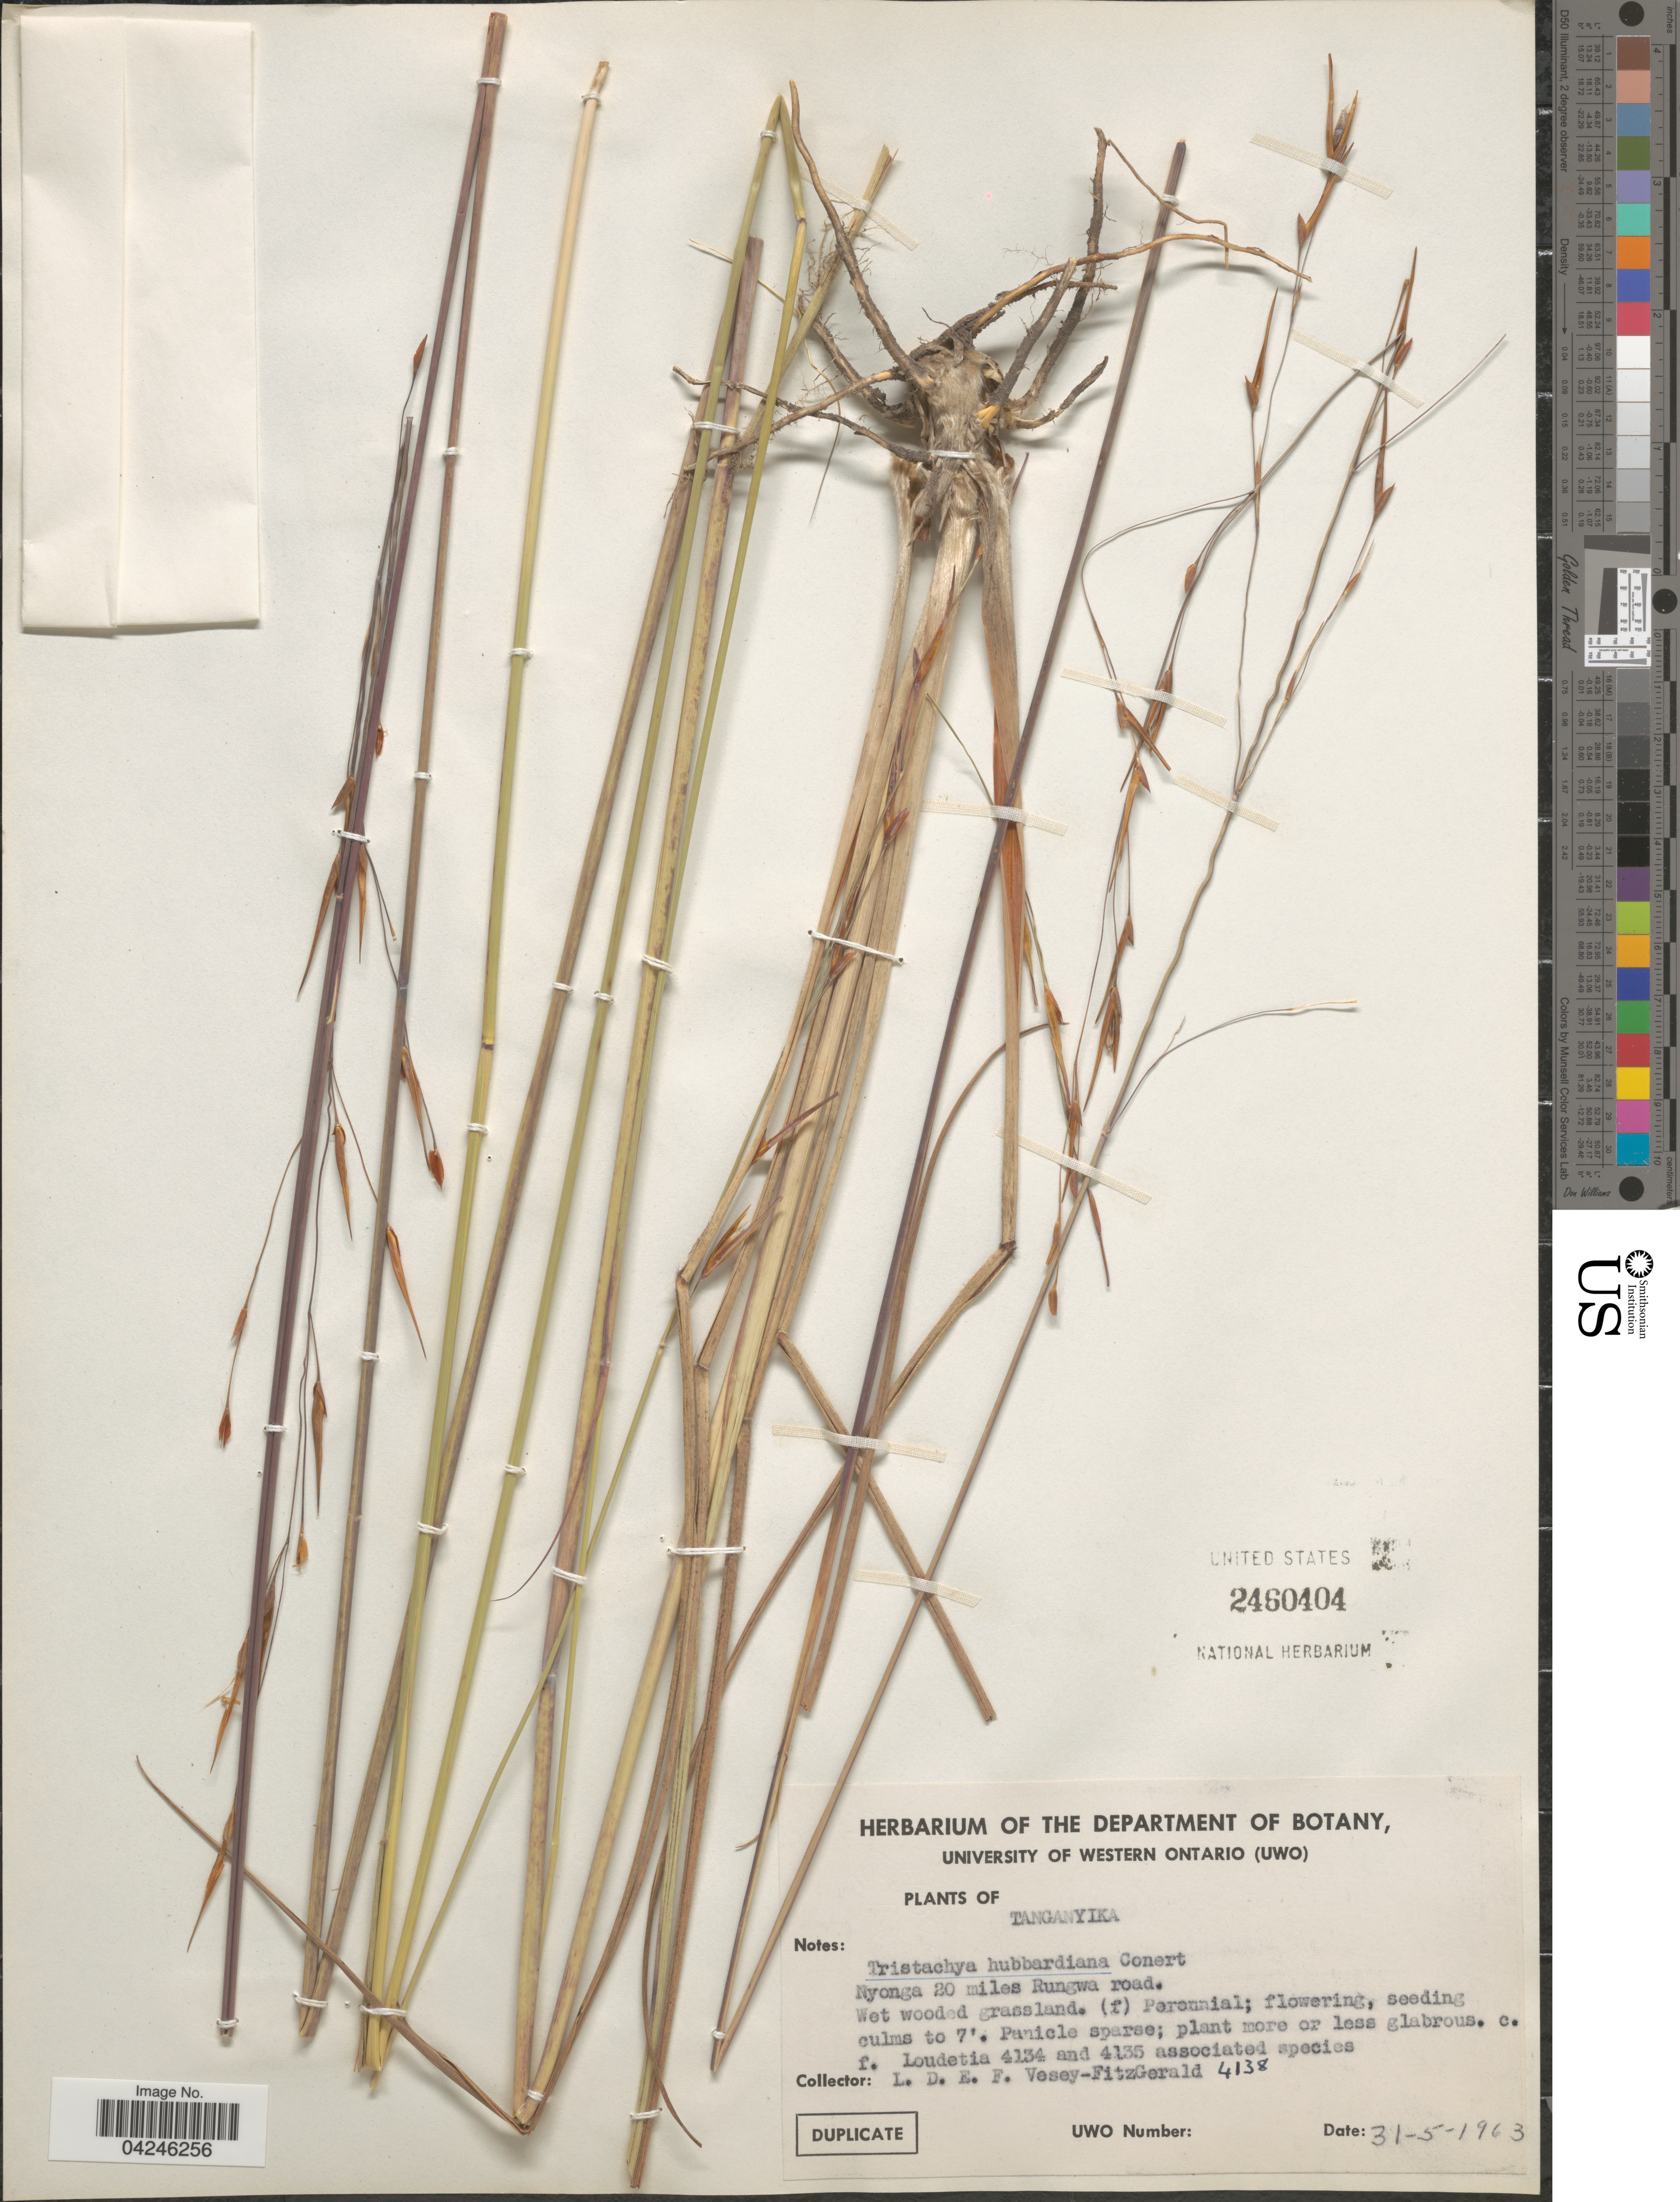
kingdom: Plantae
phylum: Tracheophyta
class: Liliopsida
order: Poales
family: Poaceae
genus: Tristachya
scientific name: Tristachya hubbardiana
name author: (De Wild.) Conert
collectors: L. Vesey-Fitzgerald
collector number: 4138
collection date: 1963-05-31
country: Tanzania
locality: Tanganyika. Nyonga 20 miles Rungwa road.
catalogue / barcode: US 2460404